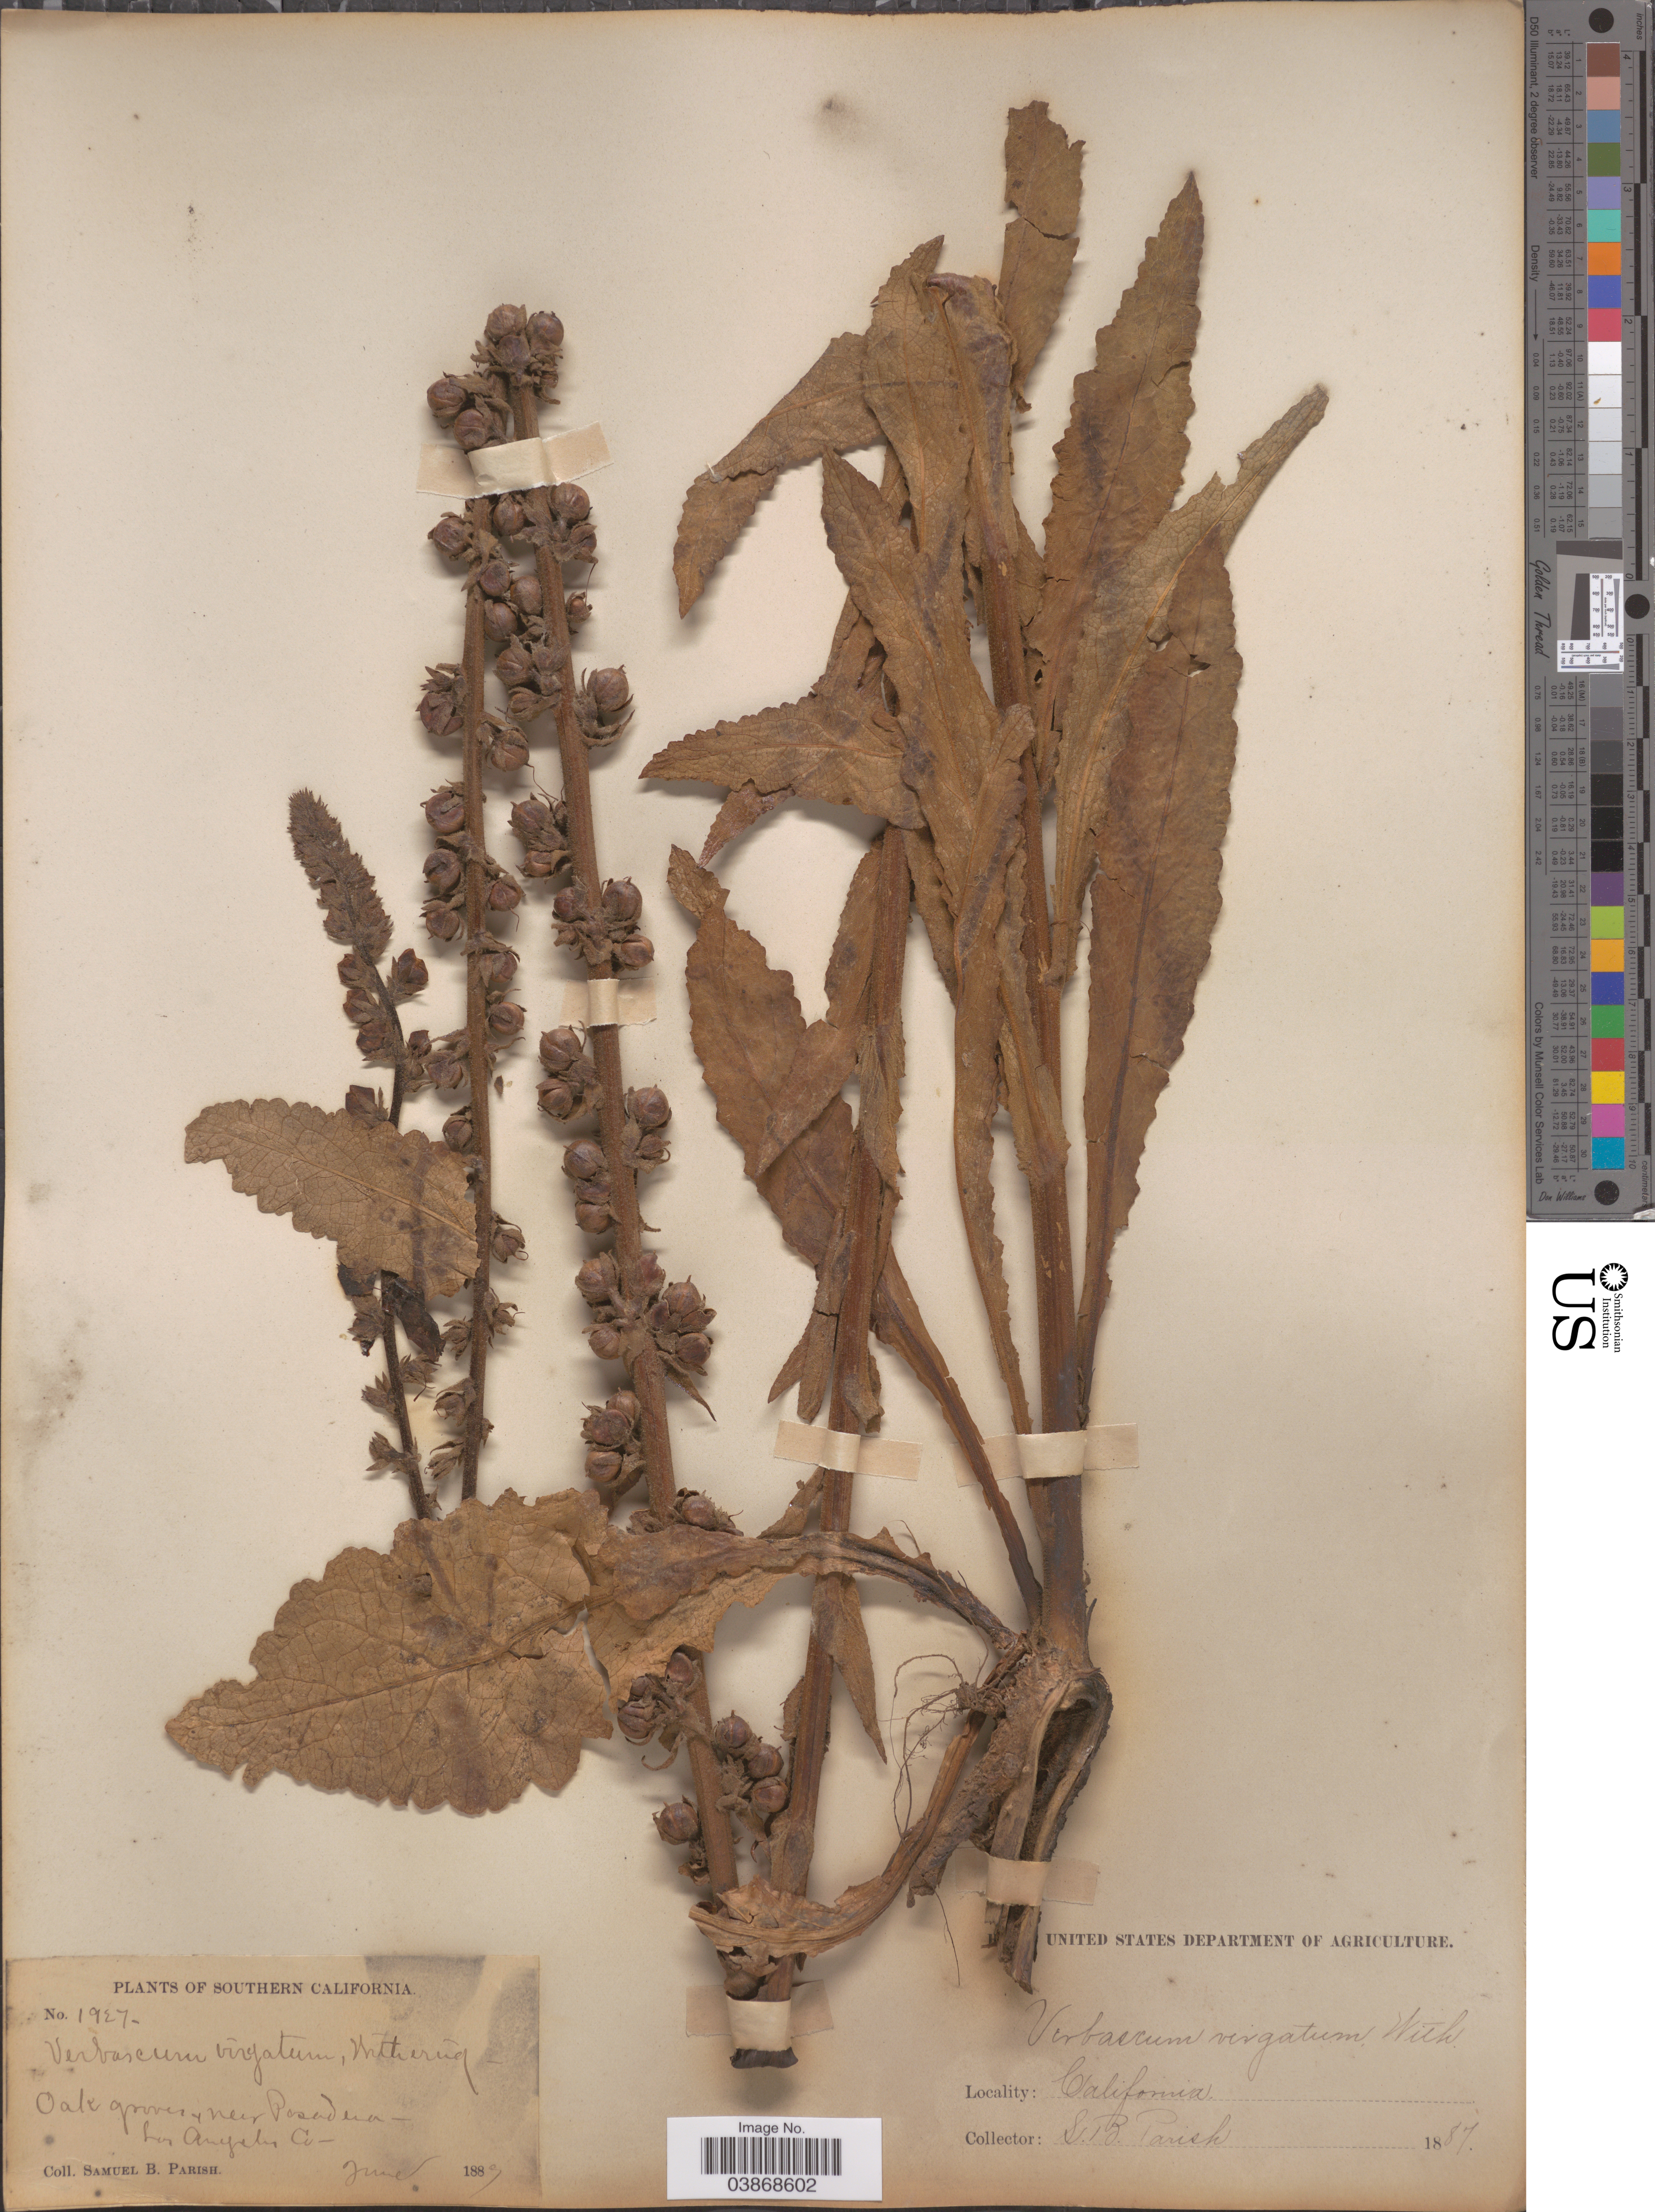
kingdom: Plantae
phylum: Tracheophyta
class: Magnoliopsida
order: Lamiales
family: Scrophulariaceae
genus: Verbascum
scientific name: Verbascum virgatum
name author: Stokes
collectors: S. B. Parish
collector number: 1937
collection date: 1889-06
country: United States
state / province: California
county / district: Los Angeles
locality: Southern California. Oak groves, near Pasadena - Los Angeles Co.